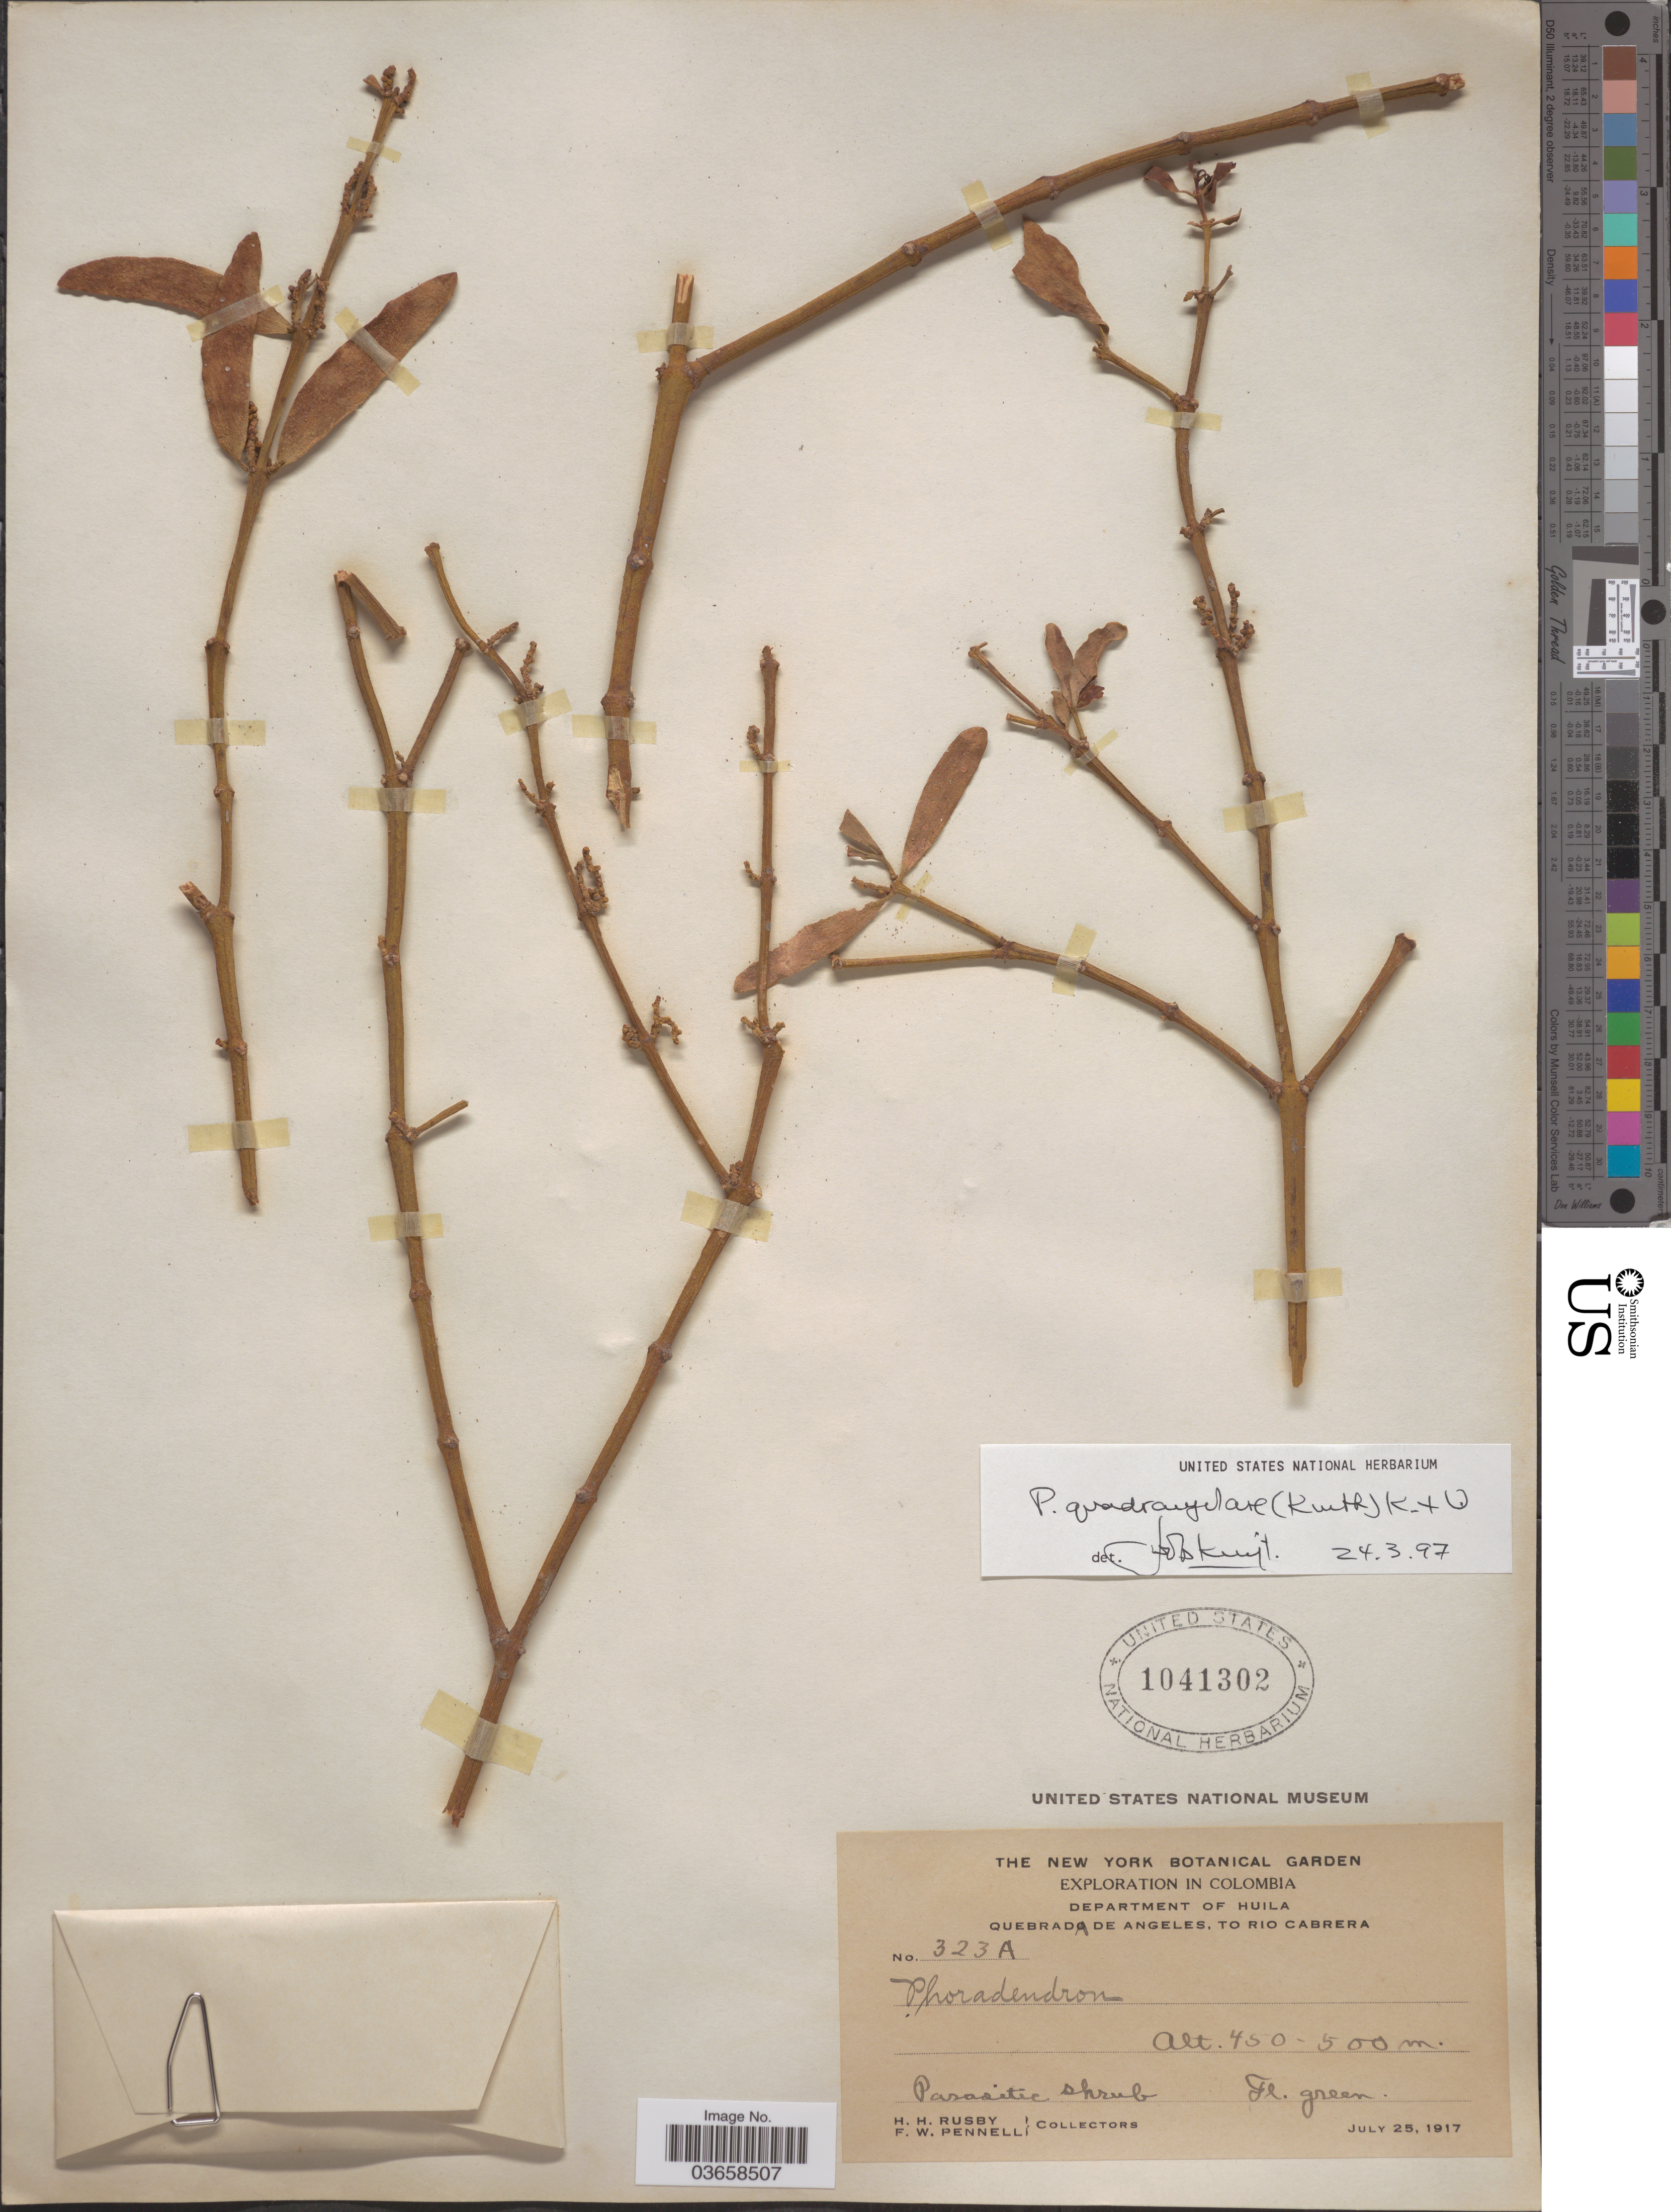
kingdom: Plantae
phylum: Tracheophyta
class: Magnoliopsida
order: Santalales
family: Viscaceae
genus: Phoradendron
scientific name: Phoradendron quadrangulare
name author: (Kunth) Griseb.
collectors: H. H. Rusby & F. W. Pennell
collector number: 323A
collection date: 1917-07-25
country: Colombia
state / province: Huila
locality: Department of Huila. Quebrada de Angeles, to Rio Cabrera.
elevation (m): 450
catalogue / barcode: US 1041302